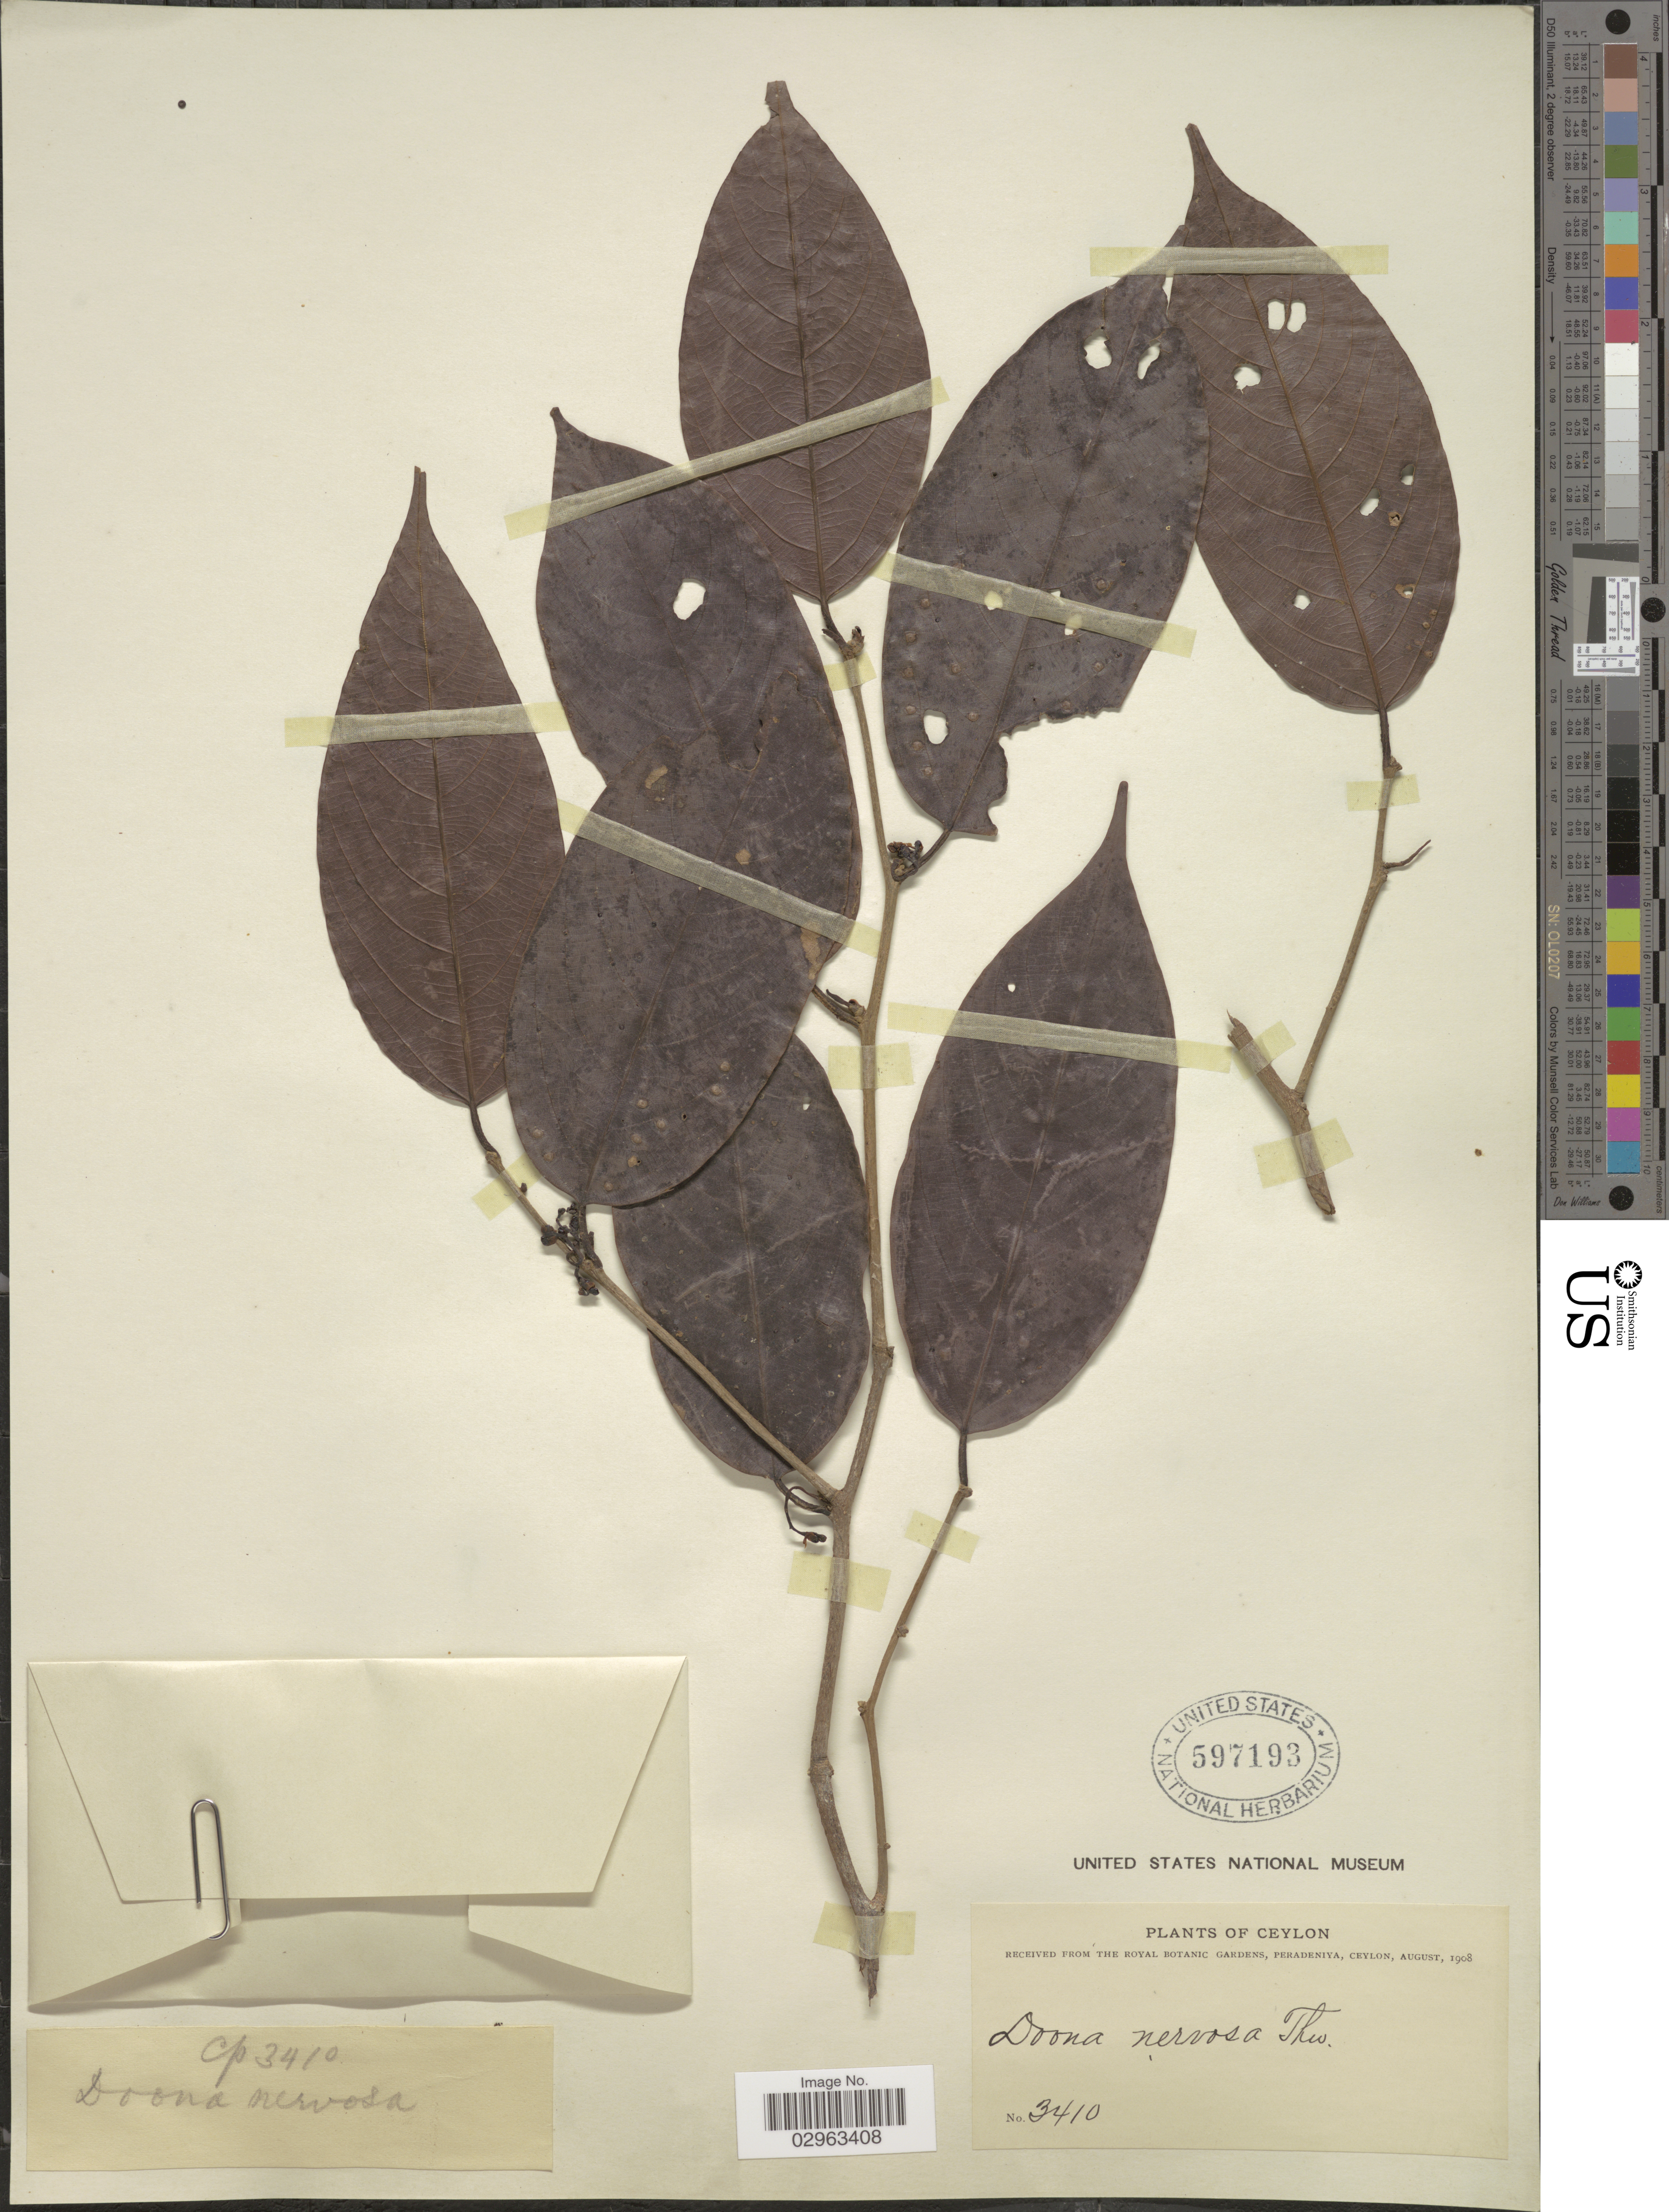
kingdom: Plantae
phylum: Tracheophyta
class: Magnoliopsida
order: Malvales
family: Dipterocarpaceae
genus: Doona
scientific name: Doona nervosa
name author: Thwaites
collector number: CP3410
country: Sri Lanka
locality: Ceylon.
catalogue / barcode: US 597193